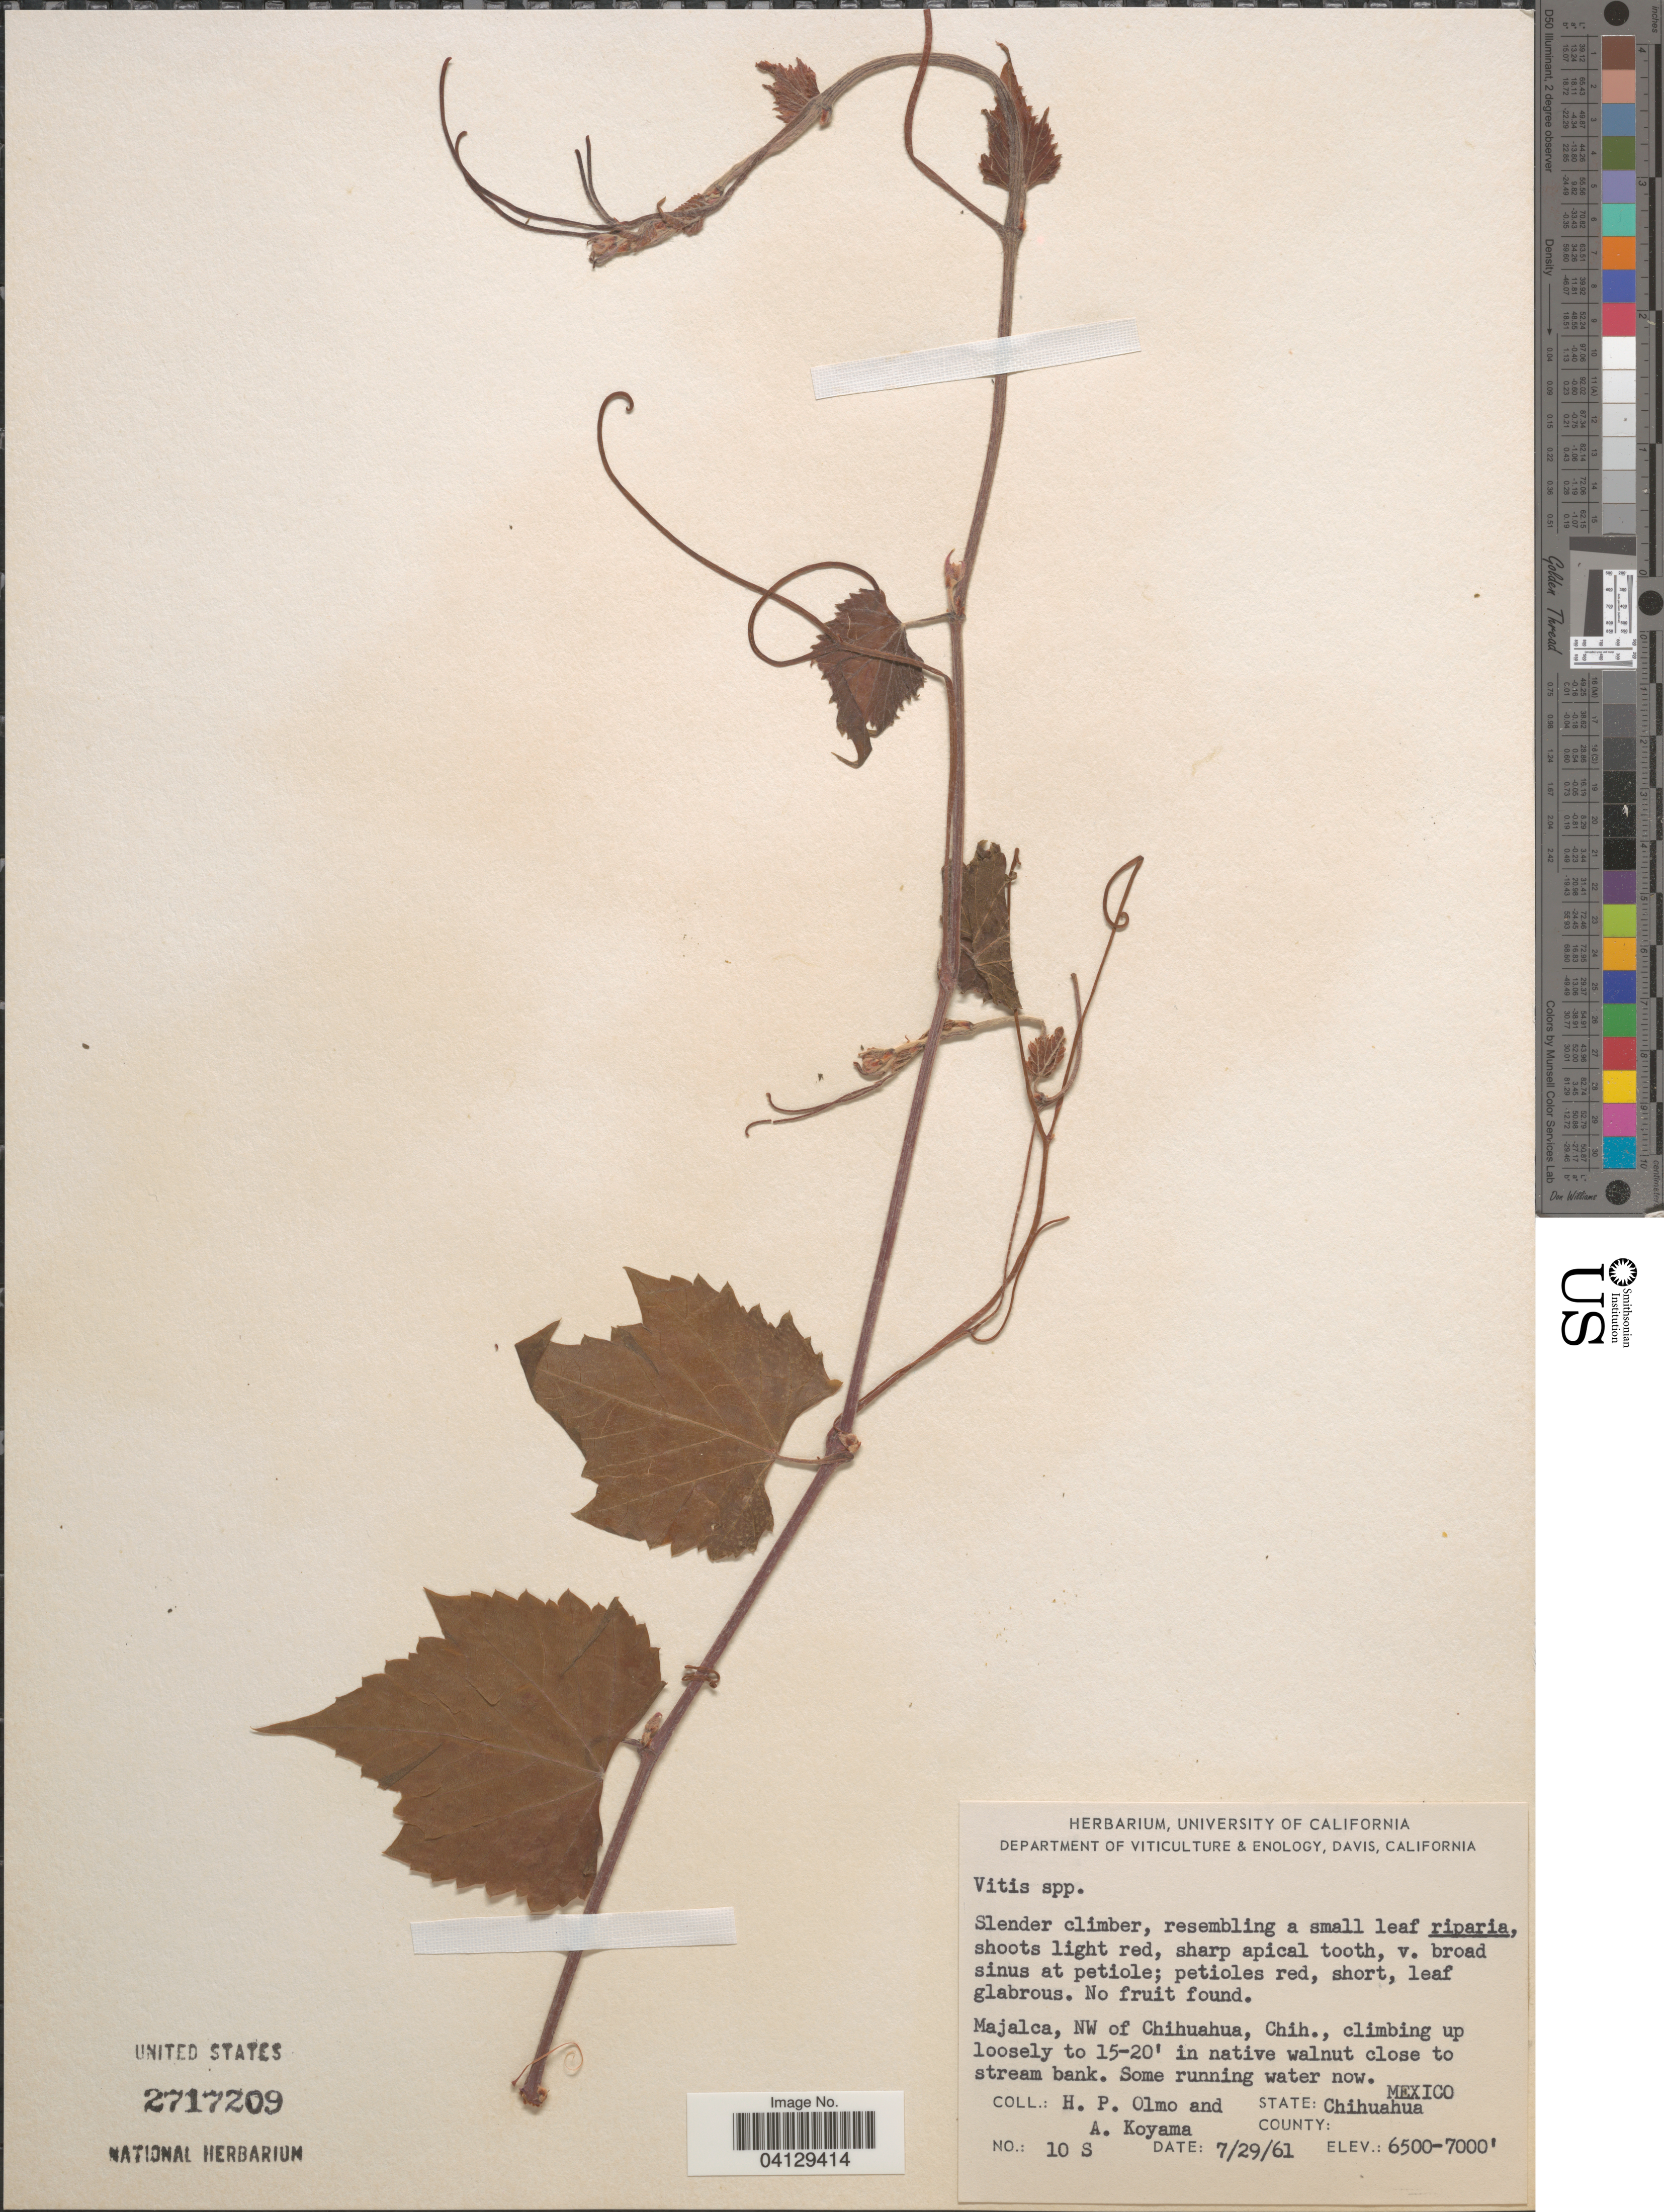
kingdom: Plantae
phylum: Tracheophyta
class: Magnoliopsida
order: Vitales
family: Vitaceae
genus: Vitis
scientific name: Vitis sp.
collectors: H. Olmo & A. Koyama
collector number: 10S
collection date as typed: Transcribed d/m/y: 29/7/61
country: Mexico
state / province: Chihuahua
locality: Majalca, NW of Chihuahua.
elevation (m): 1981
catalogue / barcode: US 2717209